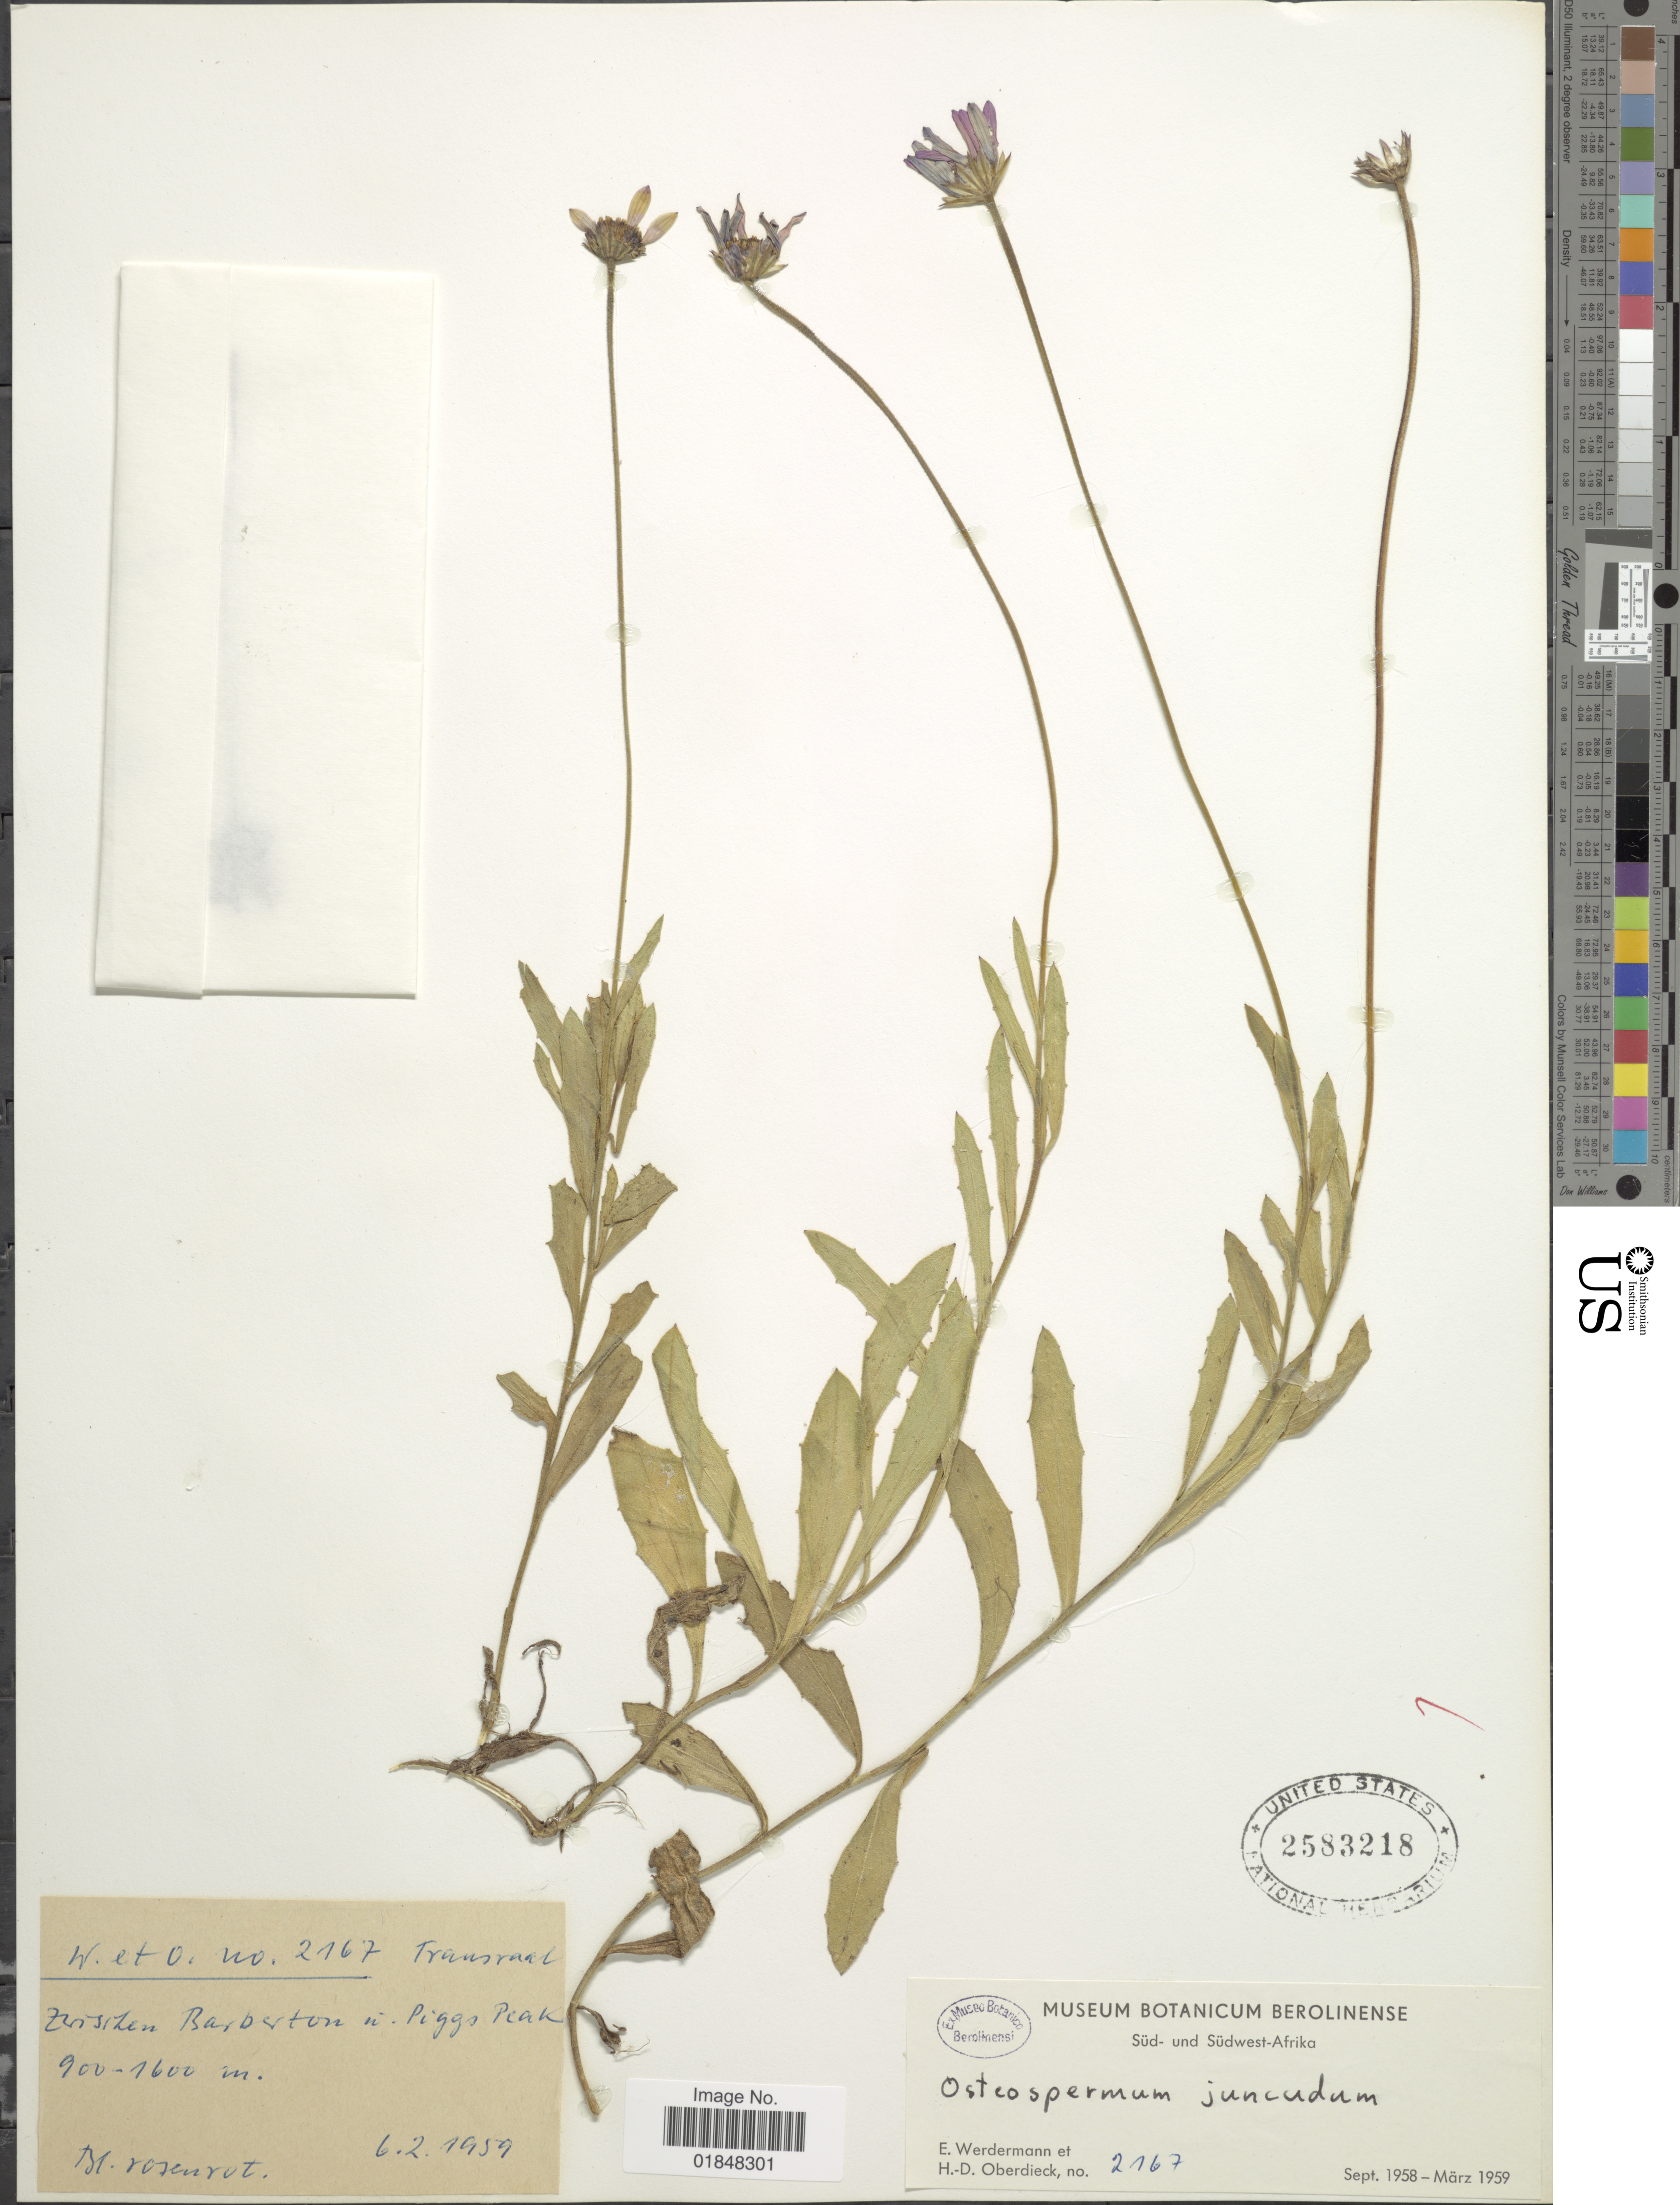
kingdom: Plantae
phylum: Tracheophyta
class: Magnoliopsida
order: Asterales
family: Asteraceae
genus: Dimorphotheca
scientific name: Dimorphotheca jucunda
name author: E. Phillips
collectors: E. Werdermann & H. Oberdieck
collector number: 2167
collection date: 1959-02-06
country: South Africa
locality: Transvaal, Zwischen Barberton n. Piggs Peak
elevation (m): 900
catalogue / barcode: US 25836218